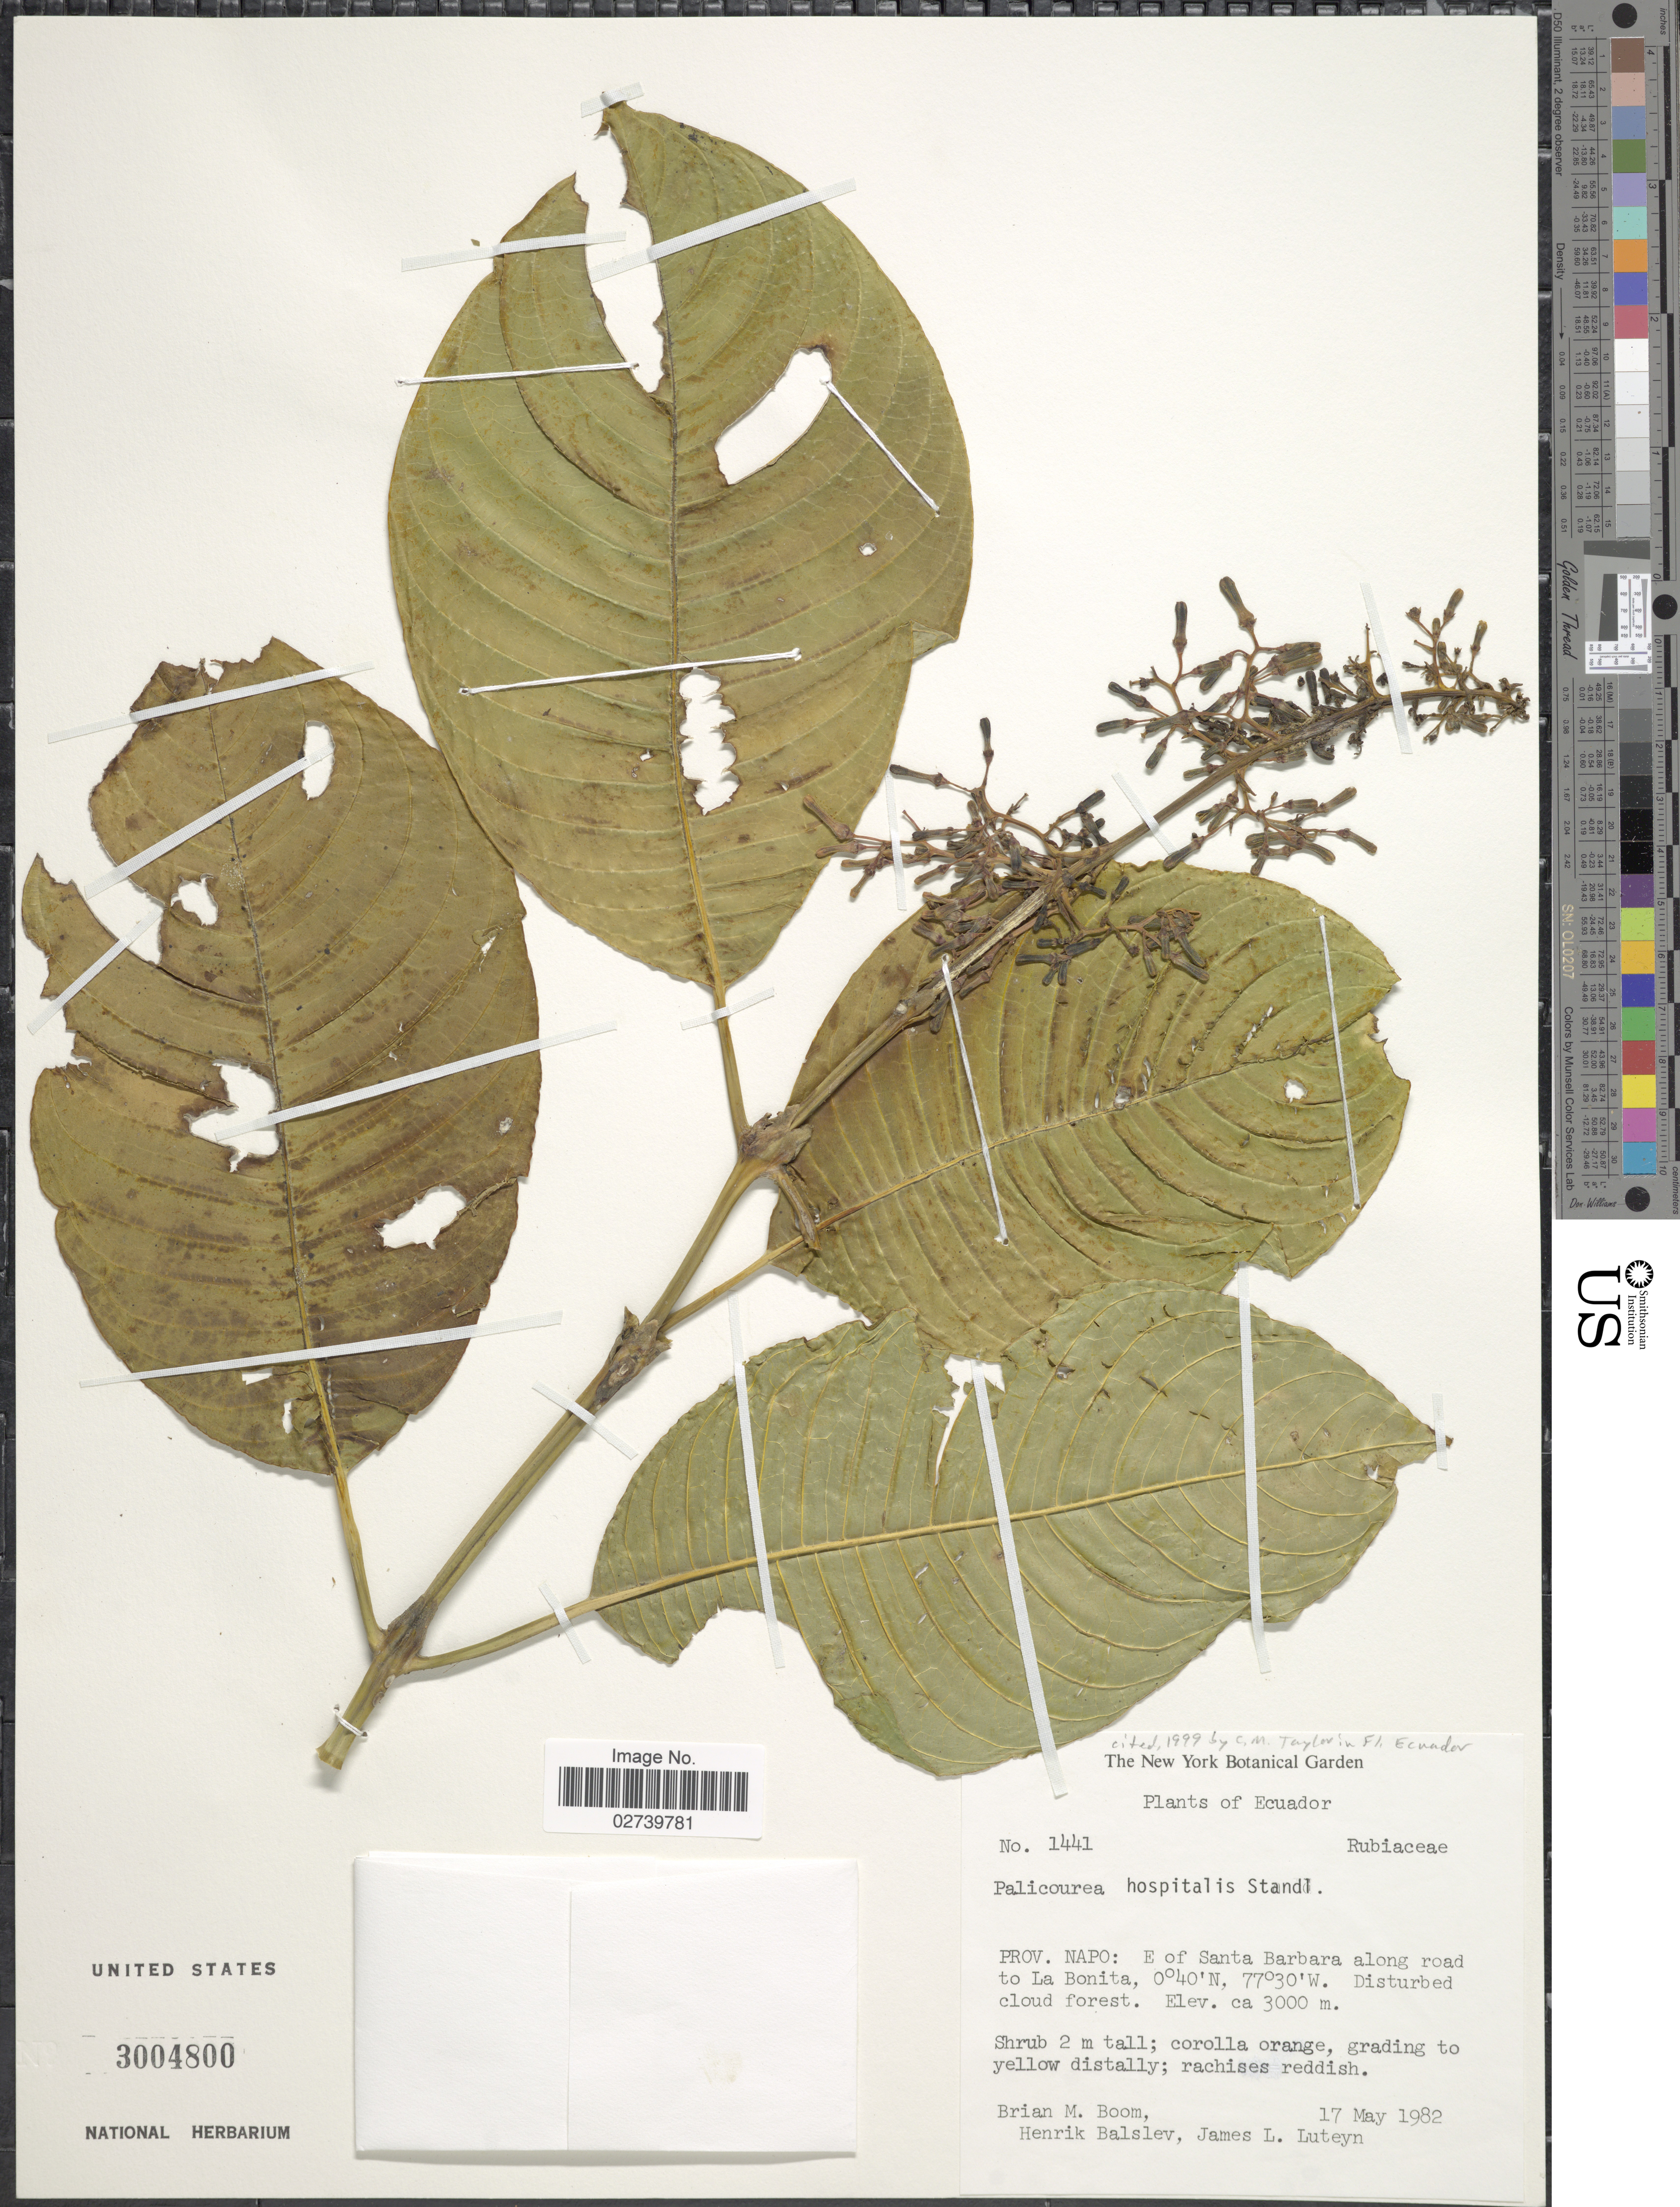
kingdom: Plantae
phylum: Tracheophyta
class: Magnoliopsida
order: Gentianales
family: Rubiaceae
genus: Palicourea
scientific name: Palicourea hospitalis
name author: Standl.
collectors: B. M. Boom, H. Balslev & J. L. Luteyn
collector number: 1441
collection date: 1982-05-17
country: Ecuador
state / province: Napo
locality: E of Santa Barbara along road to La Bonita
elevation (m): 3000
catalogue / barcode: US 3004800